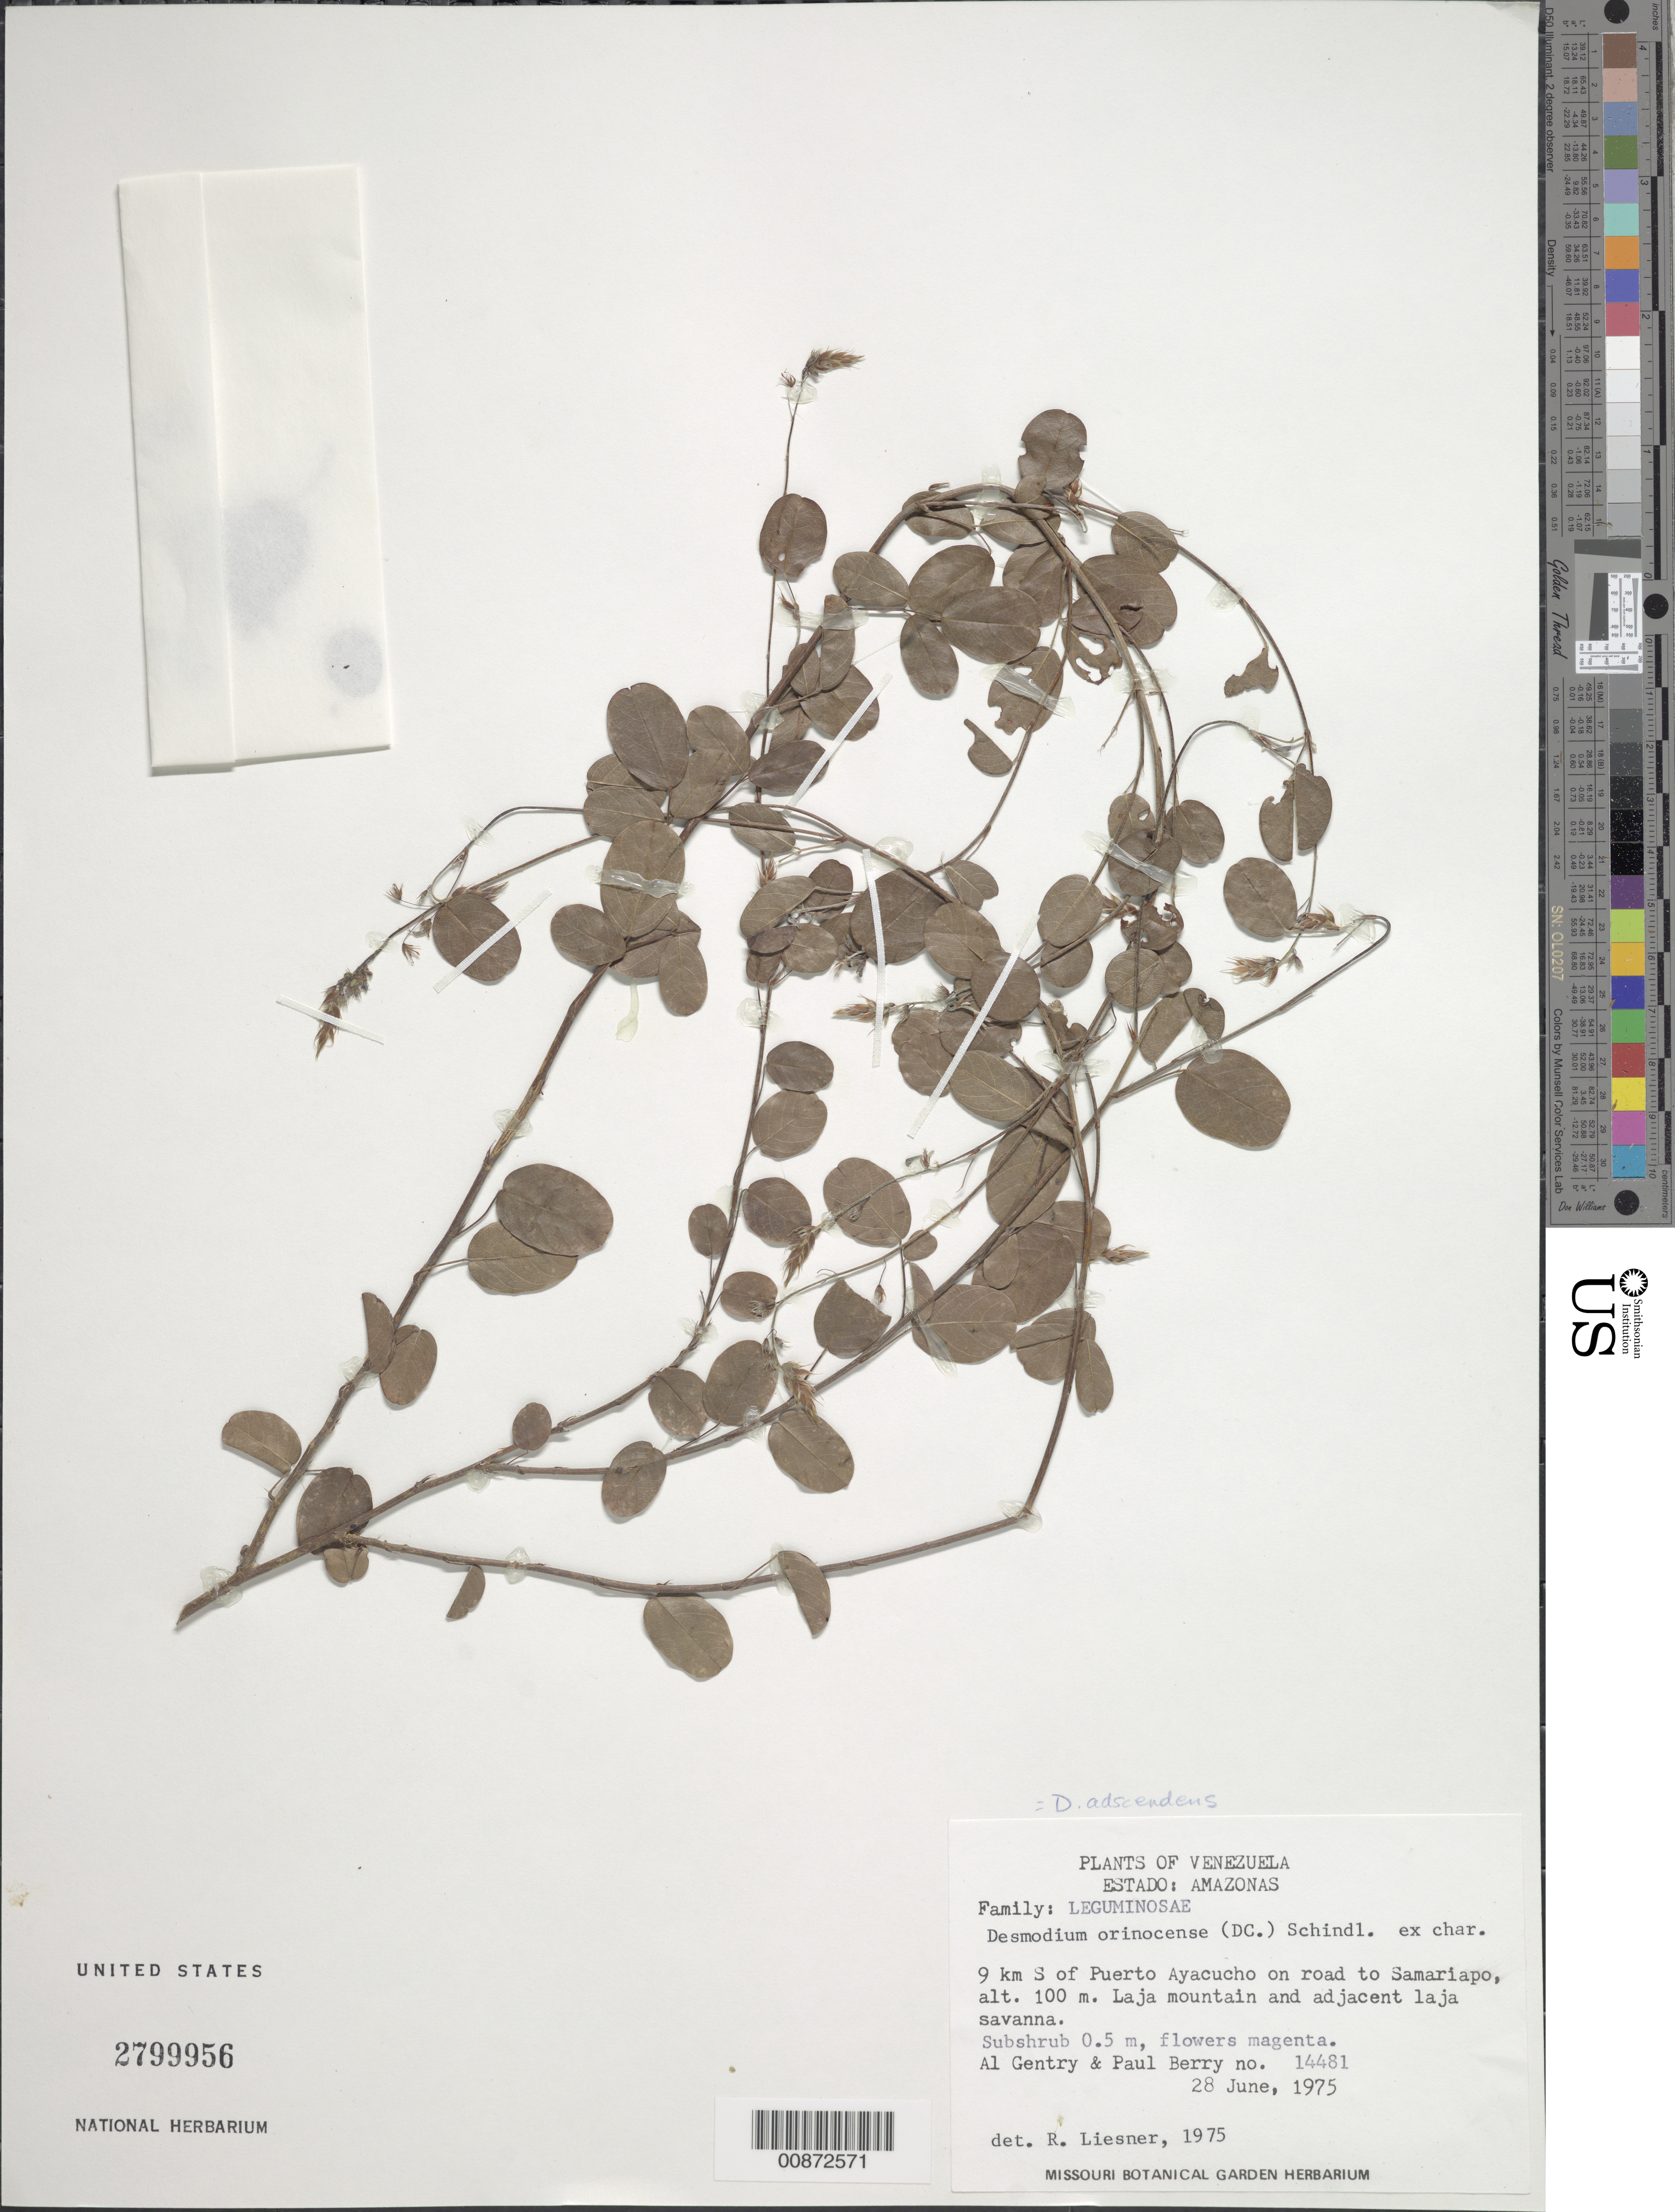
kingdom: Plantae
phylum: Tracheophyta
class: Magnoliopsida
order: Fabales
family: Fabaceae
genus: Grona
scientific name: Grona adscendens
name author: (Sw.) H. Ohashi & K. Ohashi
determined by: Strong, Mark T., (BOT), Smithsonian Institution - National Museum of Natural History (UNITED STATES)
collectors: A. H. Gentry & P. Berry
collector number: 14481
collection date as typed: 28-Jun-75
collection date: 1975-06-28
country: Venezuela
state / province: Amazonas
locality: Puerto Ayacucho, 9 km S of on road to Samariapo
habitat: Laja mountain and adjacent laja savanna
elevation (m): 100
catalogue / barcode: US 2799956